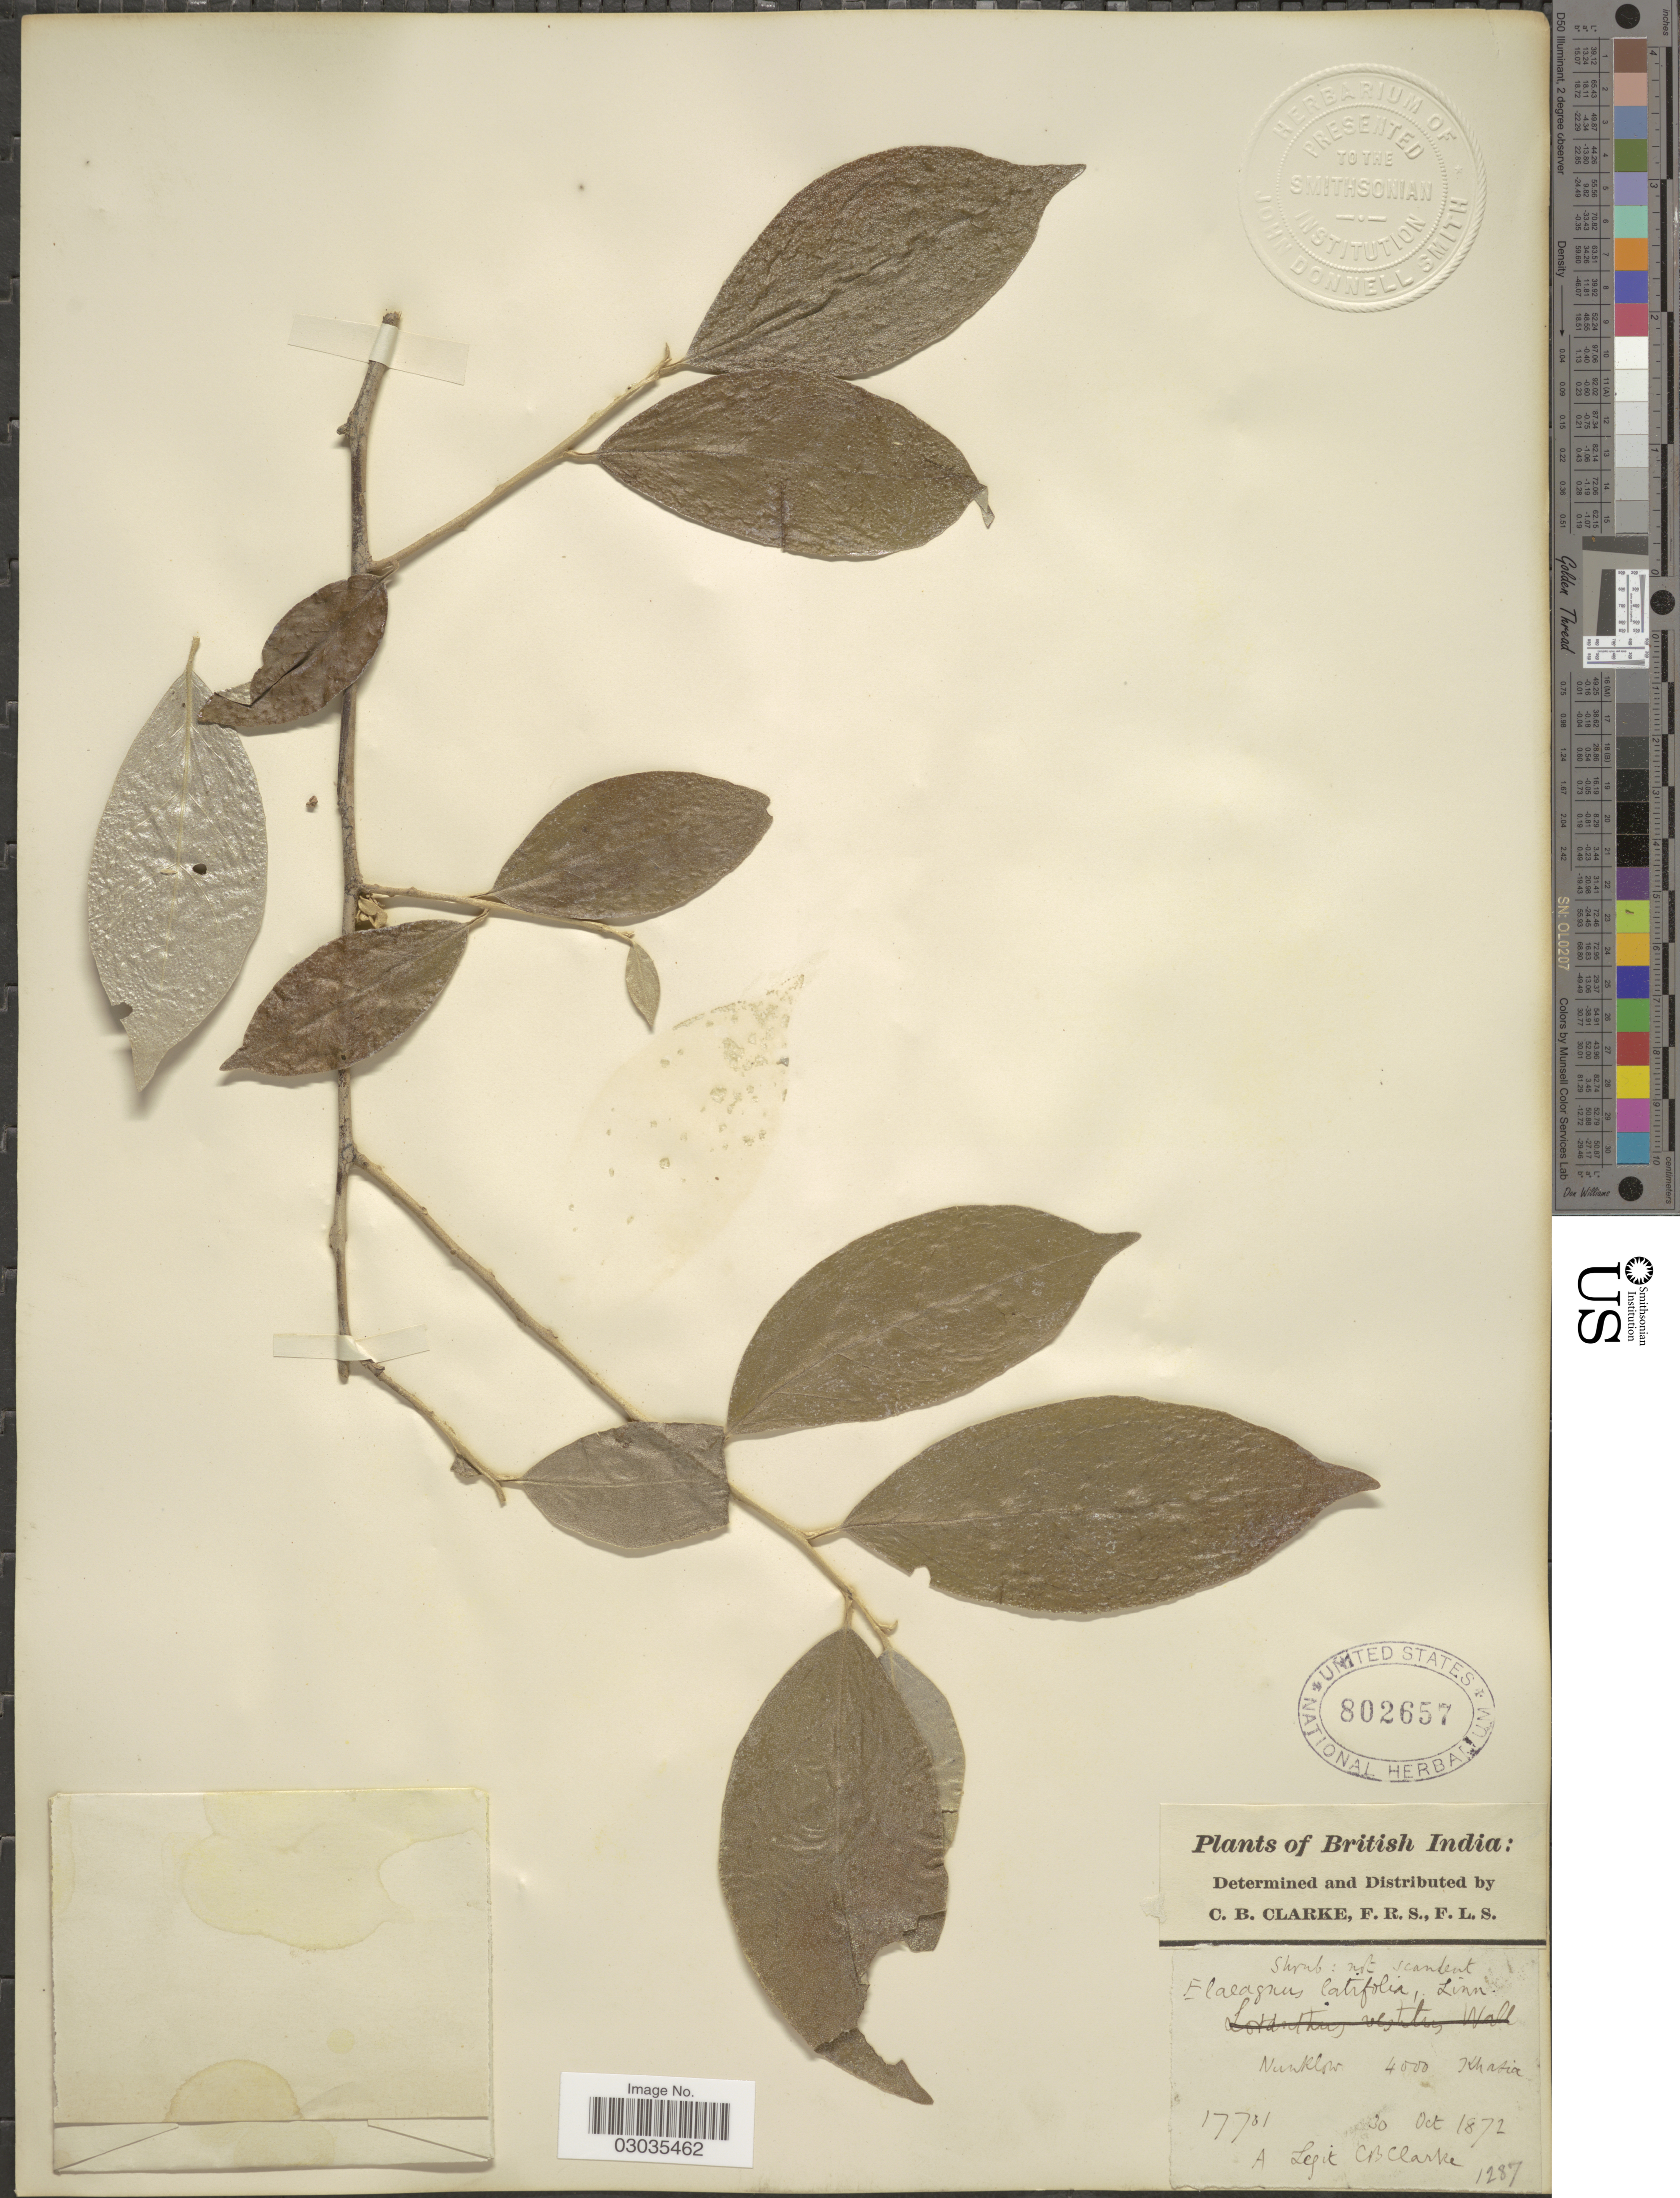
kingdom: Plantae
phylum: Tracheophyta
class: Magnoliopsida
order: Rosales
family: Elaeagnaceae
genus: Elaeagnus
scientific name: Elaeagnus latifolia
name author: L.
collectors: C. B. Clarke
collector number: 17701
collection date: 1872-10-30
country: India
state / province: Meghalaya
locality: British India. Nunklow, Khasia.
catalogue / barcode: US 802657